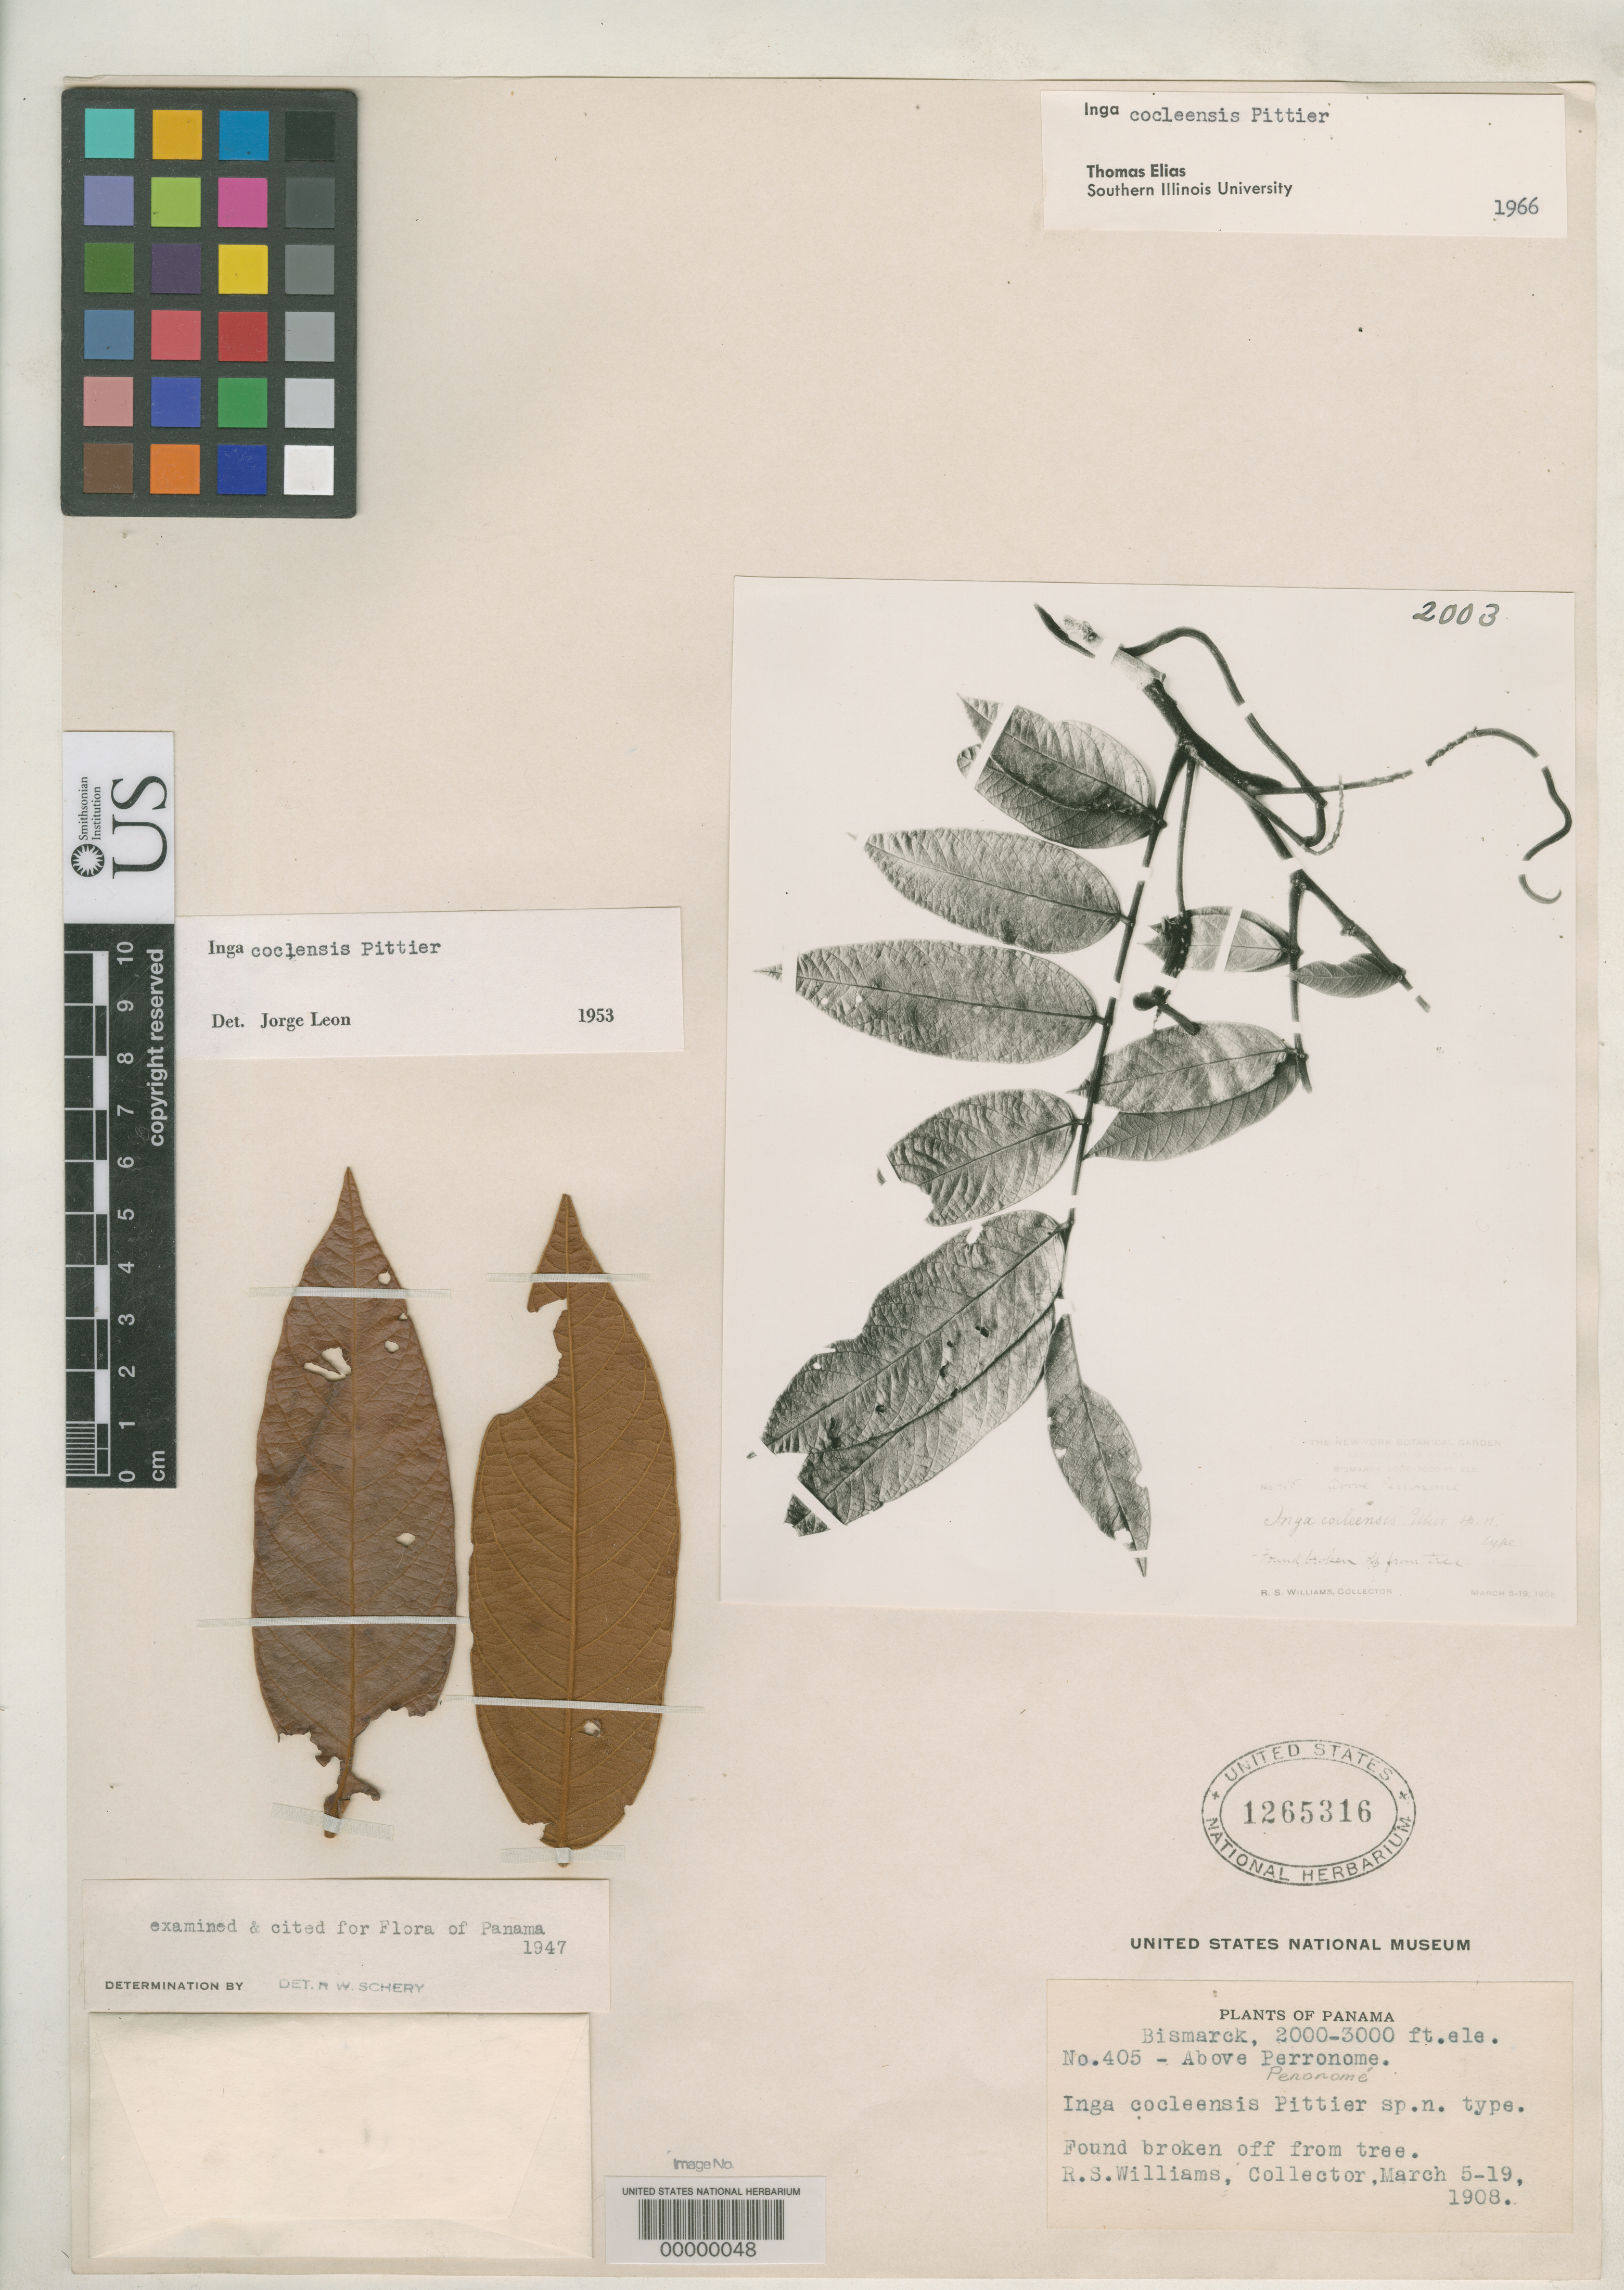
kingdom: Plantae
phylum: Tracheophyta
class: Magnoliopsida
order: Fabales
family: Fabaceae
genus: Inga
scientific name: Inga cocleensis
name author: Pittier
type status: Isotype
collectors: R. S. Williams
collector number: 405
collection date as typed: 05 Mar 1908 to 19 Mar 1908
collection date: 1908-03-05/1908-03-19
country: Panama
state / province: Coclé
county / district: Penonomé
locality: Bismark, above Penonome.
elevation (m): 700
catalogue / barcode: US 1265316